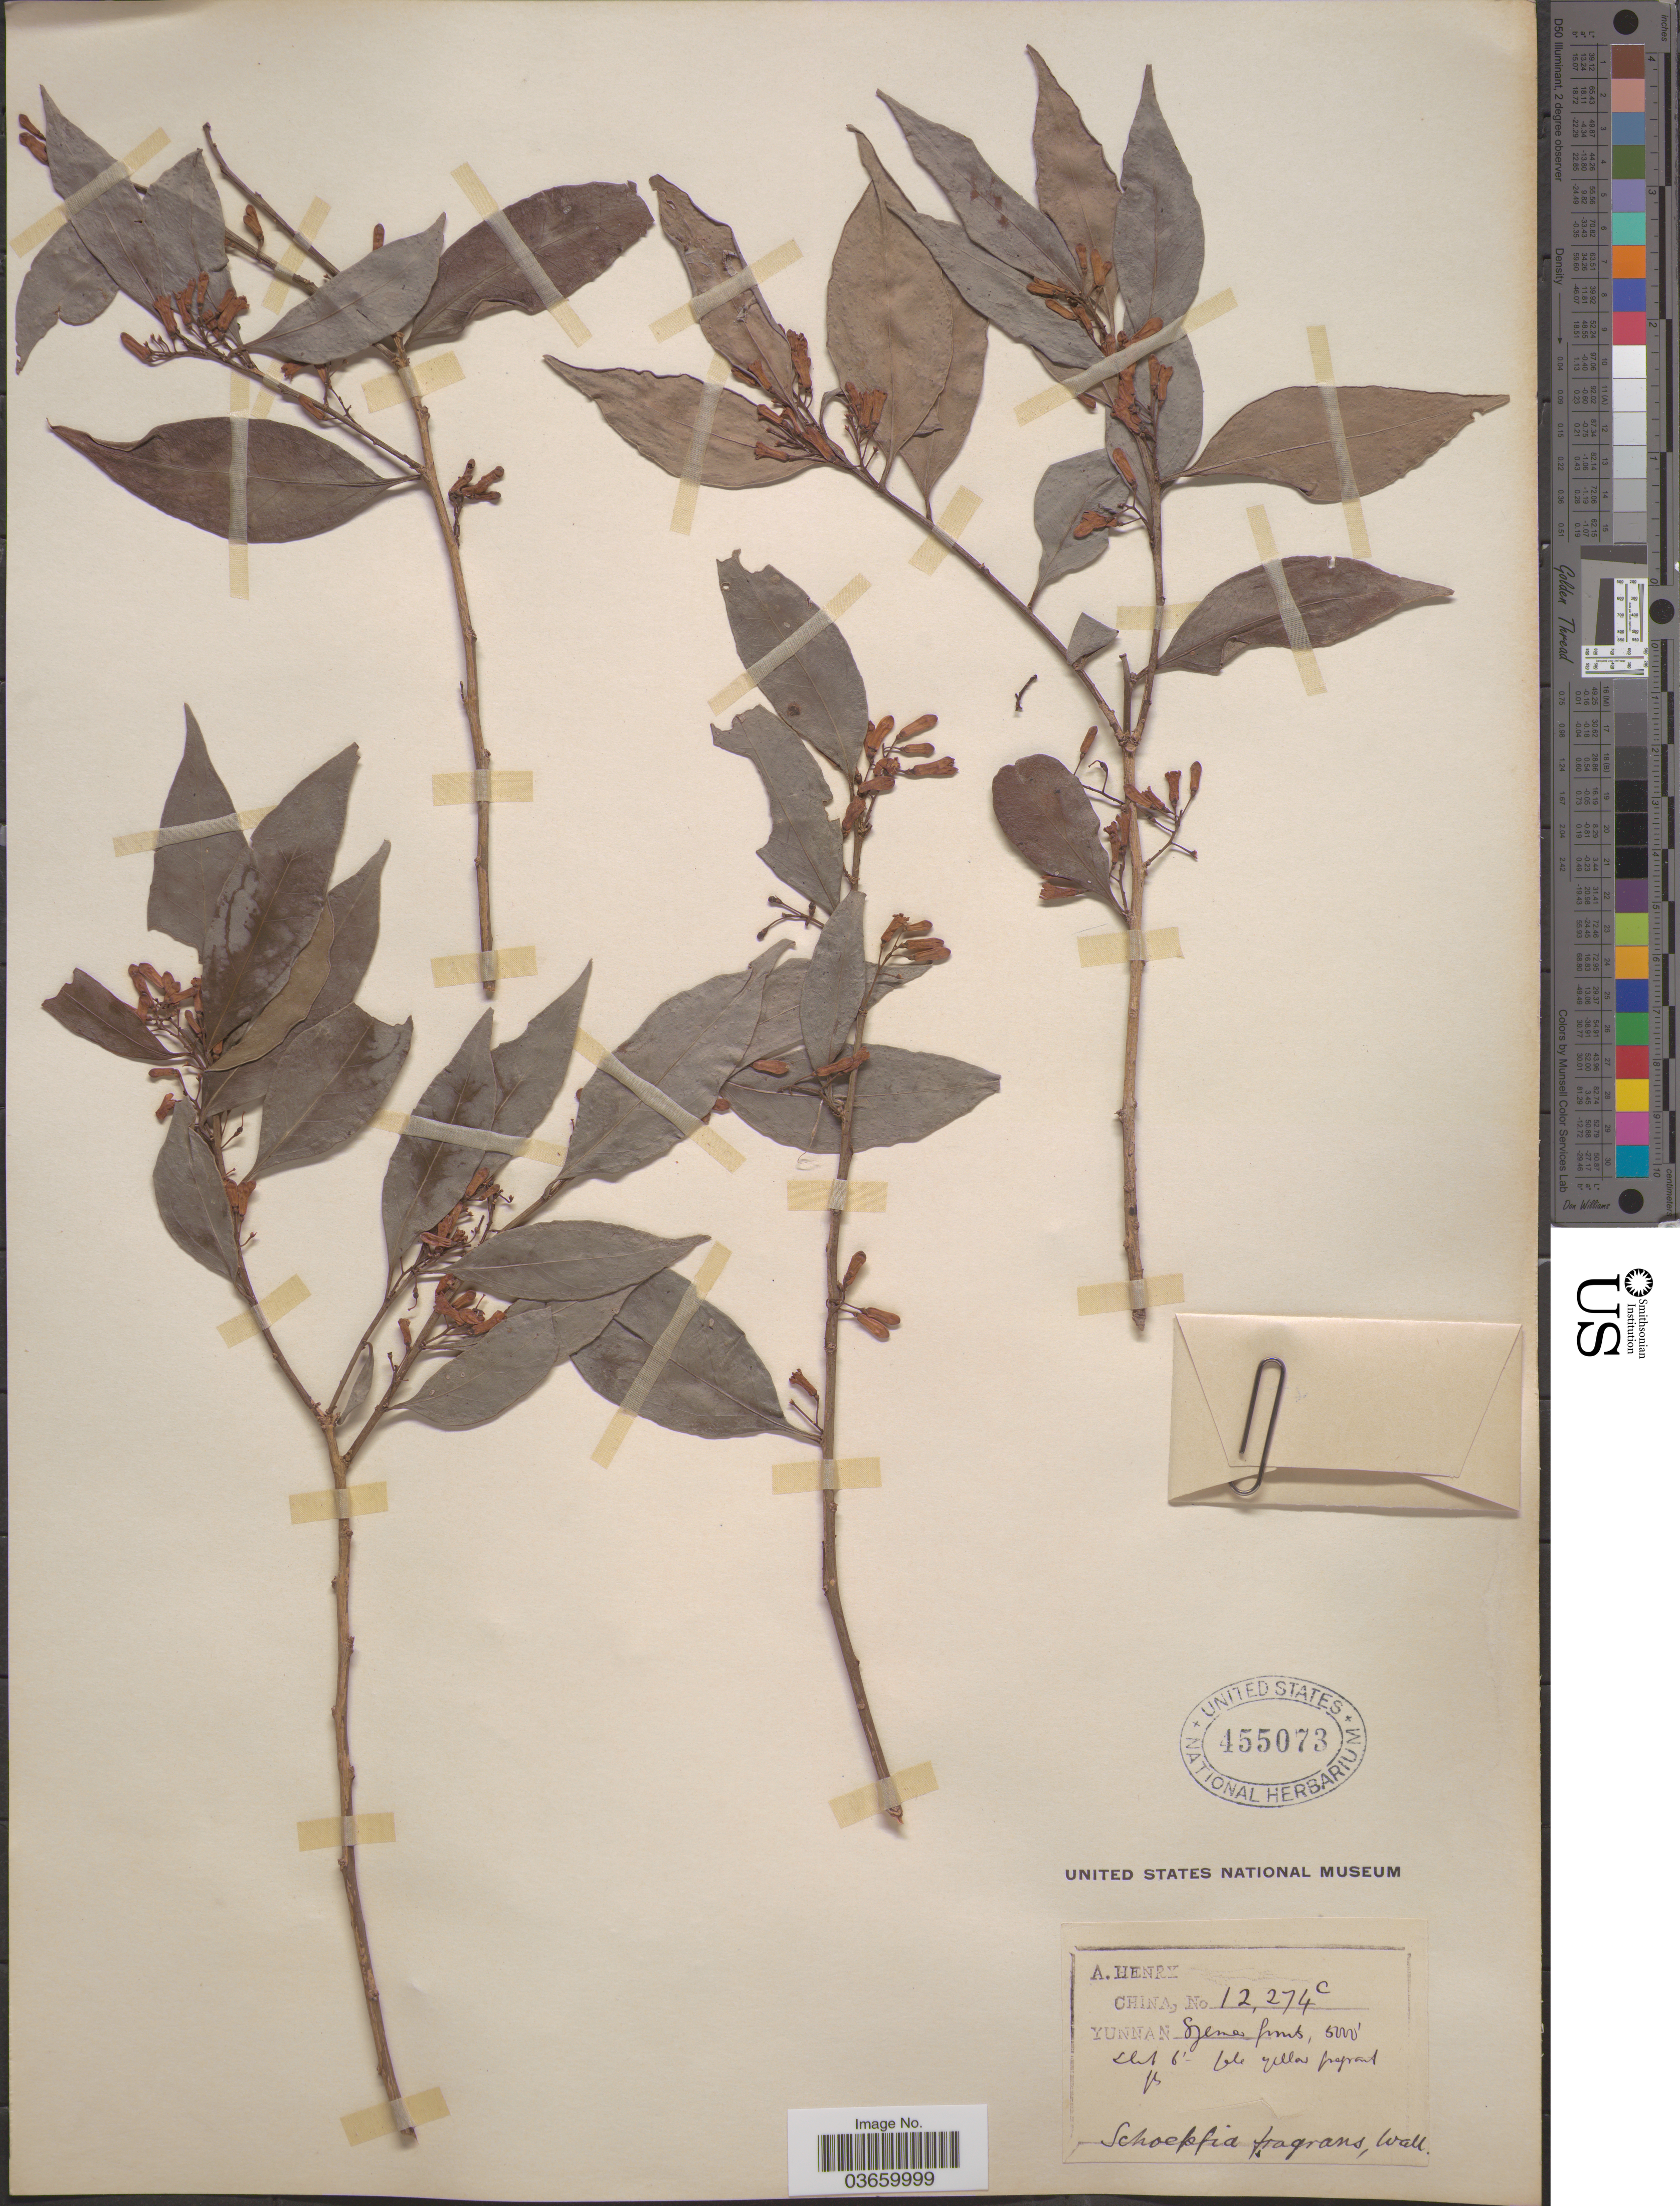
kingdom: Plantae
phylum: Tracheophyta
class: Magnoliopsida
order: Santalales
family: Schoepfiaceae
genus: Schoepfia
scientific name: Schoepfia fragrans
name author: Wall.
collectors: A. Henry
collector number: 12274 C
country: China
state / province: Yunnan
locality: Szemao.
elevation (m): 1524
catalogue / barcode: US 455073